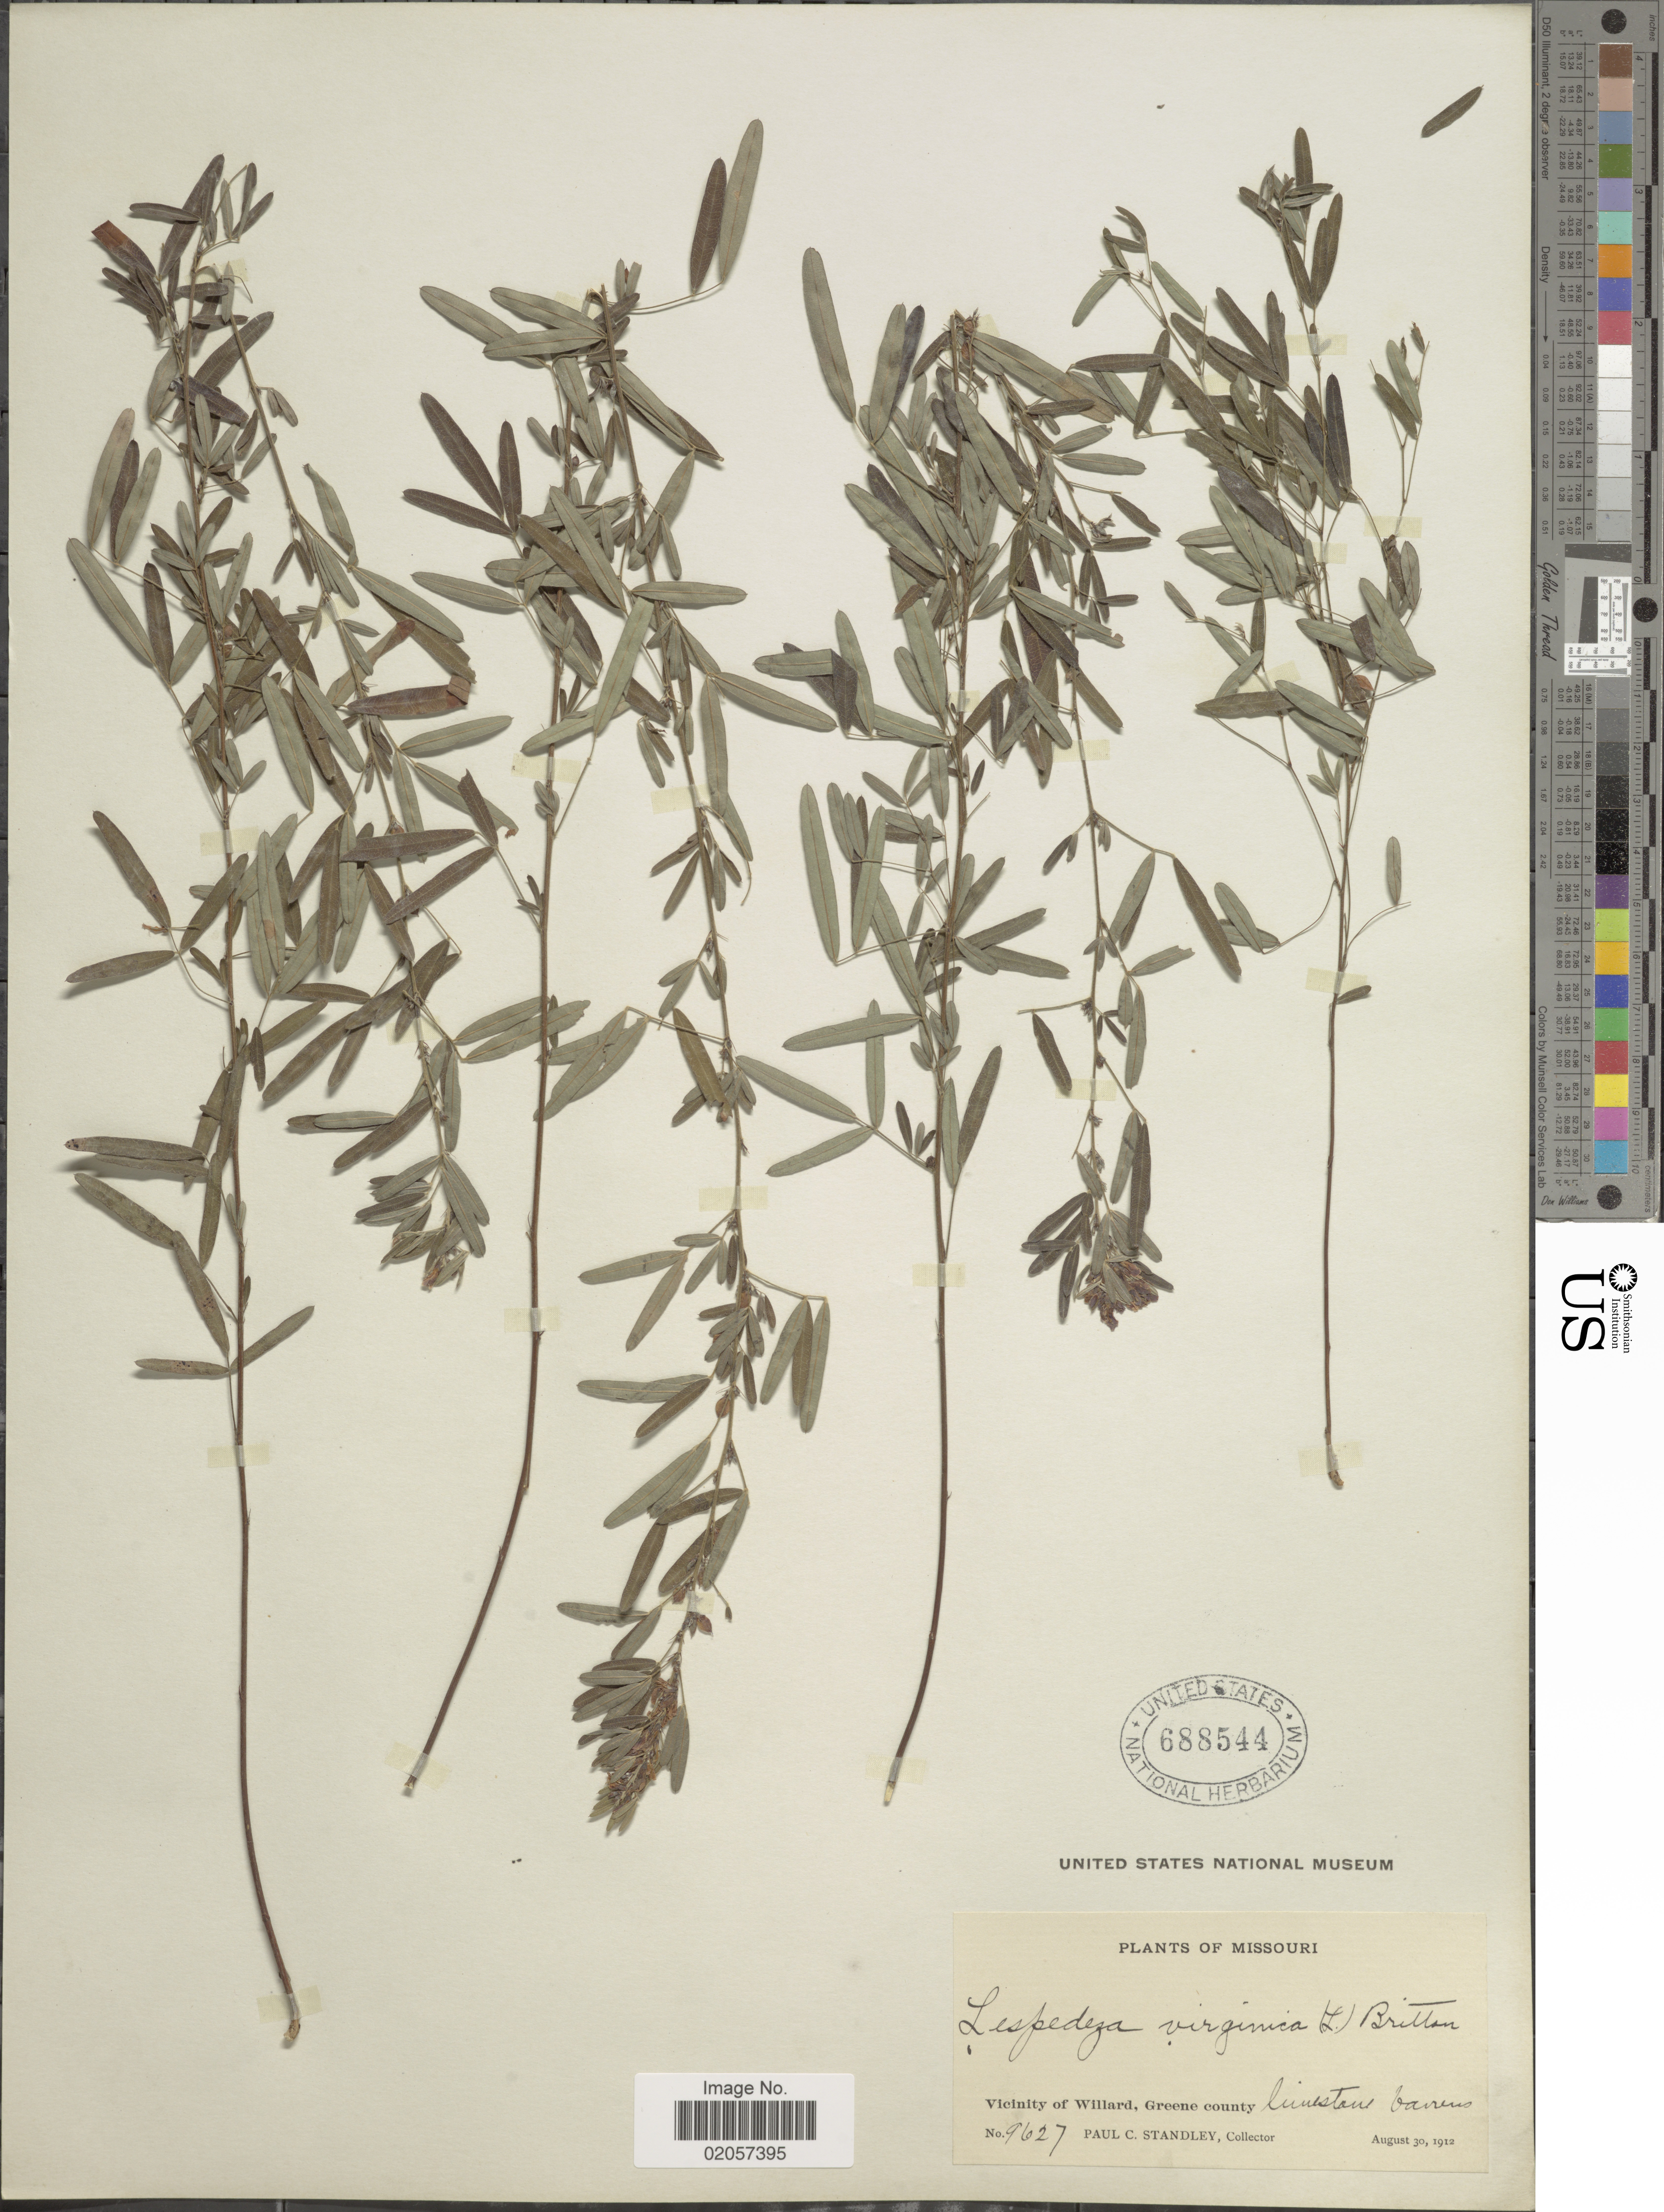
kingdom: Plantae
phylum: Tracheophyta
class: Magnoliopsida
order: Fabales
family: Fabaceae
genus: Lespedeza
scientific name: Lespedeza virginica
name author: (L.) Britton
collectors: P. C. Standley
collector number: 9627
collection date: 1912-08-30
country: United States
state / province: Missouri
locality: Missouri, Vicinity of Willard, Green County limestone barrens.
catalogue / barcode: US 688544